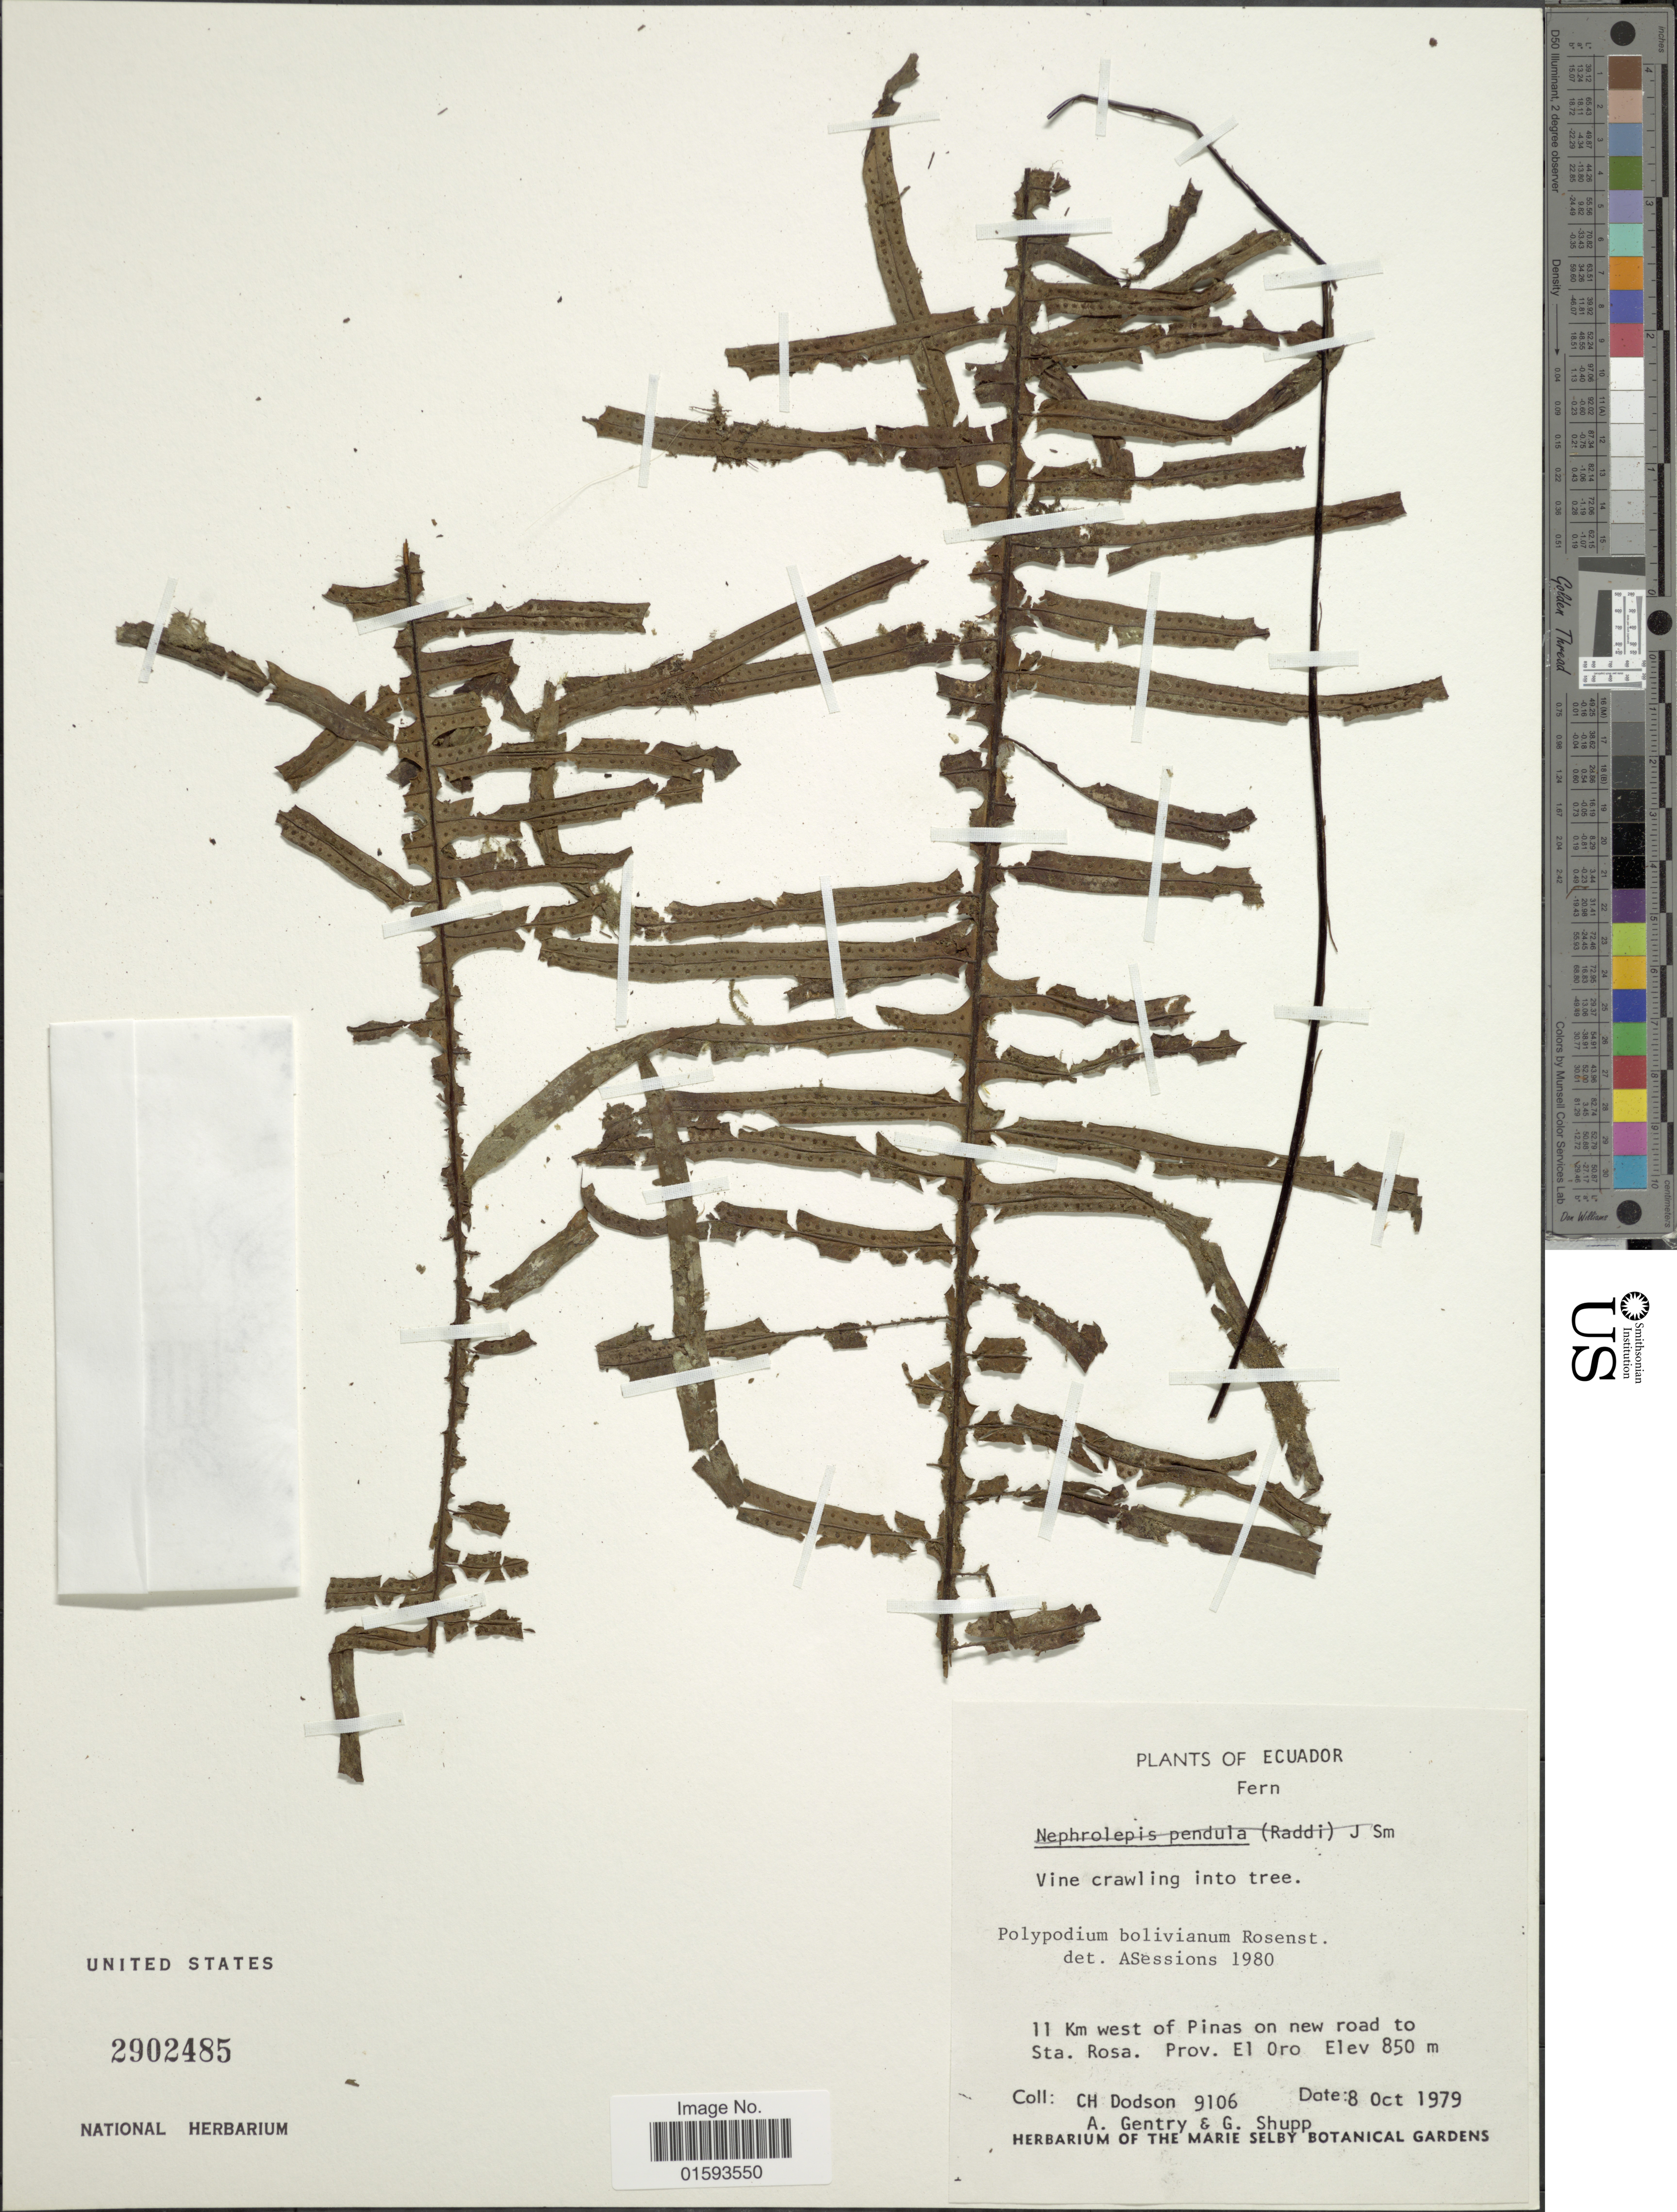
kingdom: Plantae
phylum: Tracheophyta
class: Polypodiopsida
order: Polypodiales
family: Polypodiaceae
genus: Pecluma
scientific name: Pecluma divaricata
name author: (E. Fourn.) Mickel & Beitel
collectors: C. H. Dodson, A. H. Gentry & G. Shupp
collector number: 9106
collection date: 1979-10-08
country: Ecuador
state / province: El Oro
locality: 11 km west of Pinas on new road to Sta. Rosa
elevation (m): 850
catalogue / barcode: US 2902485